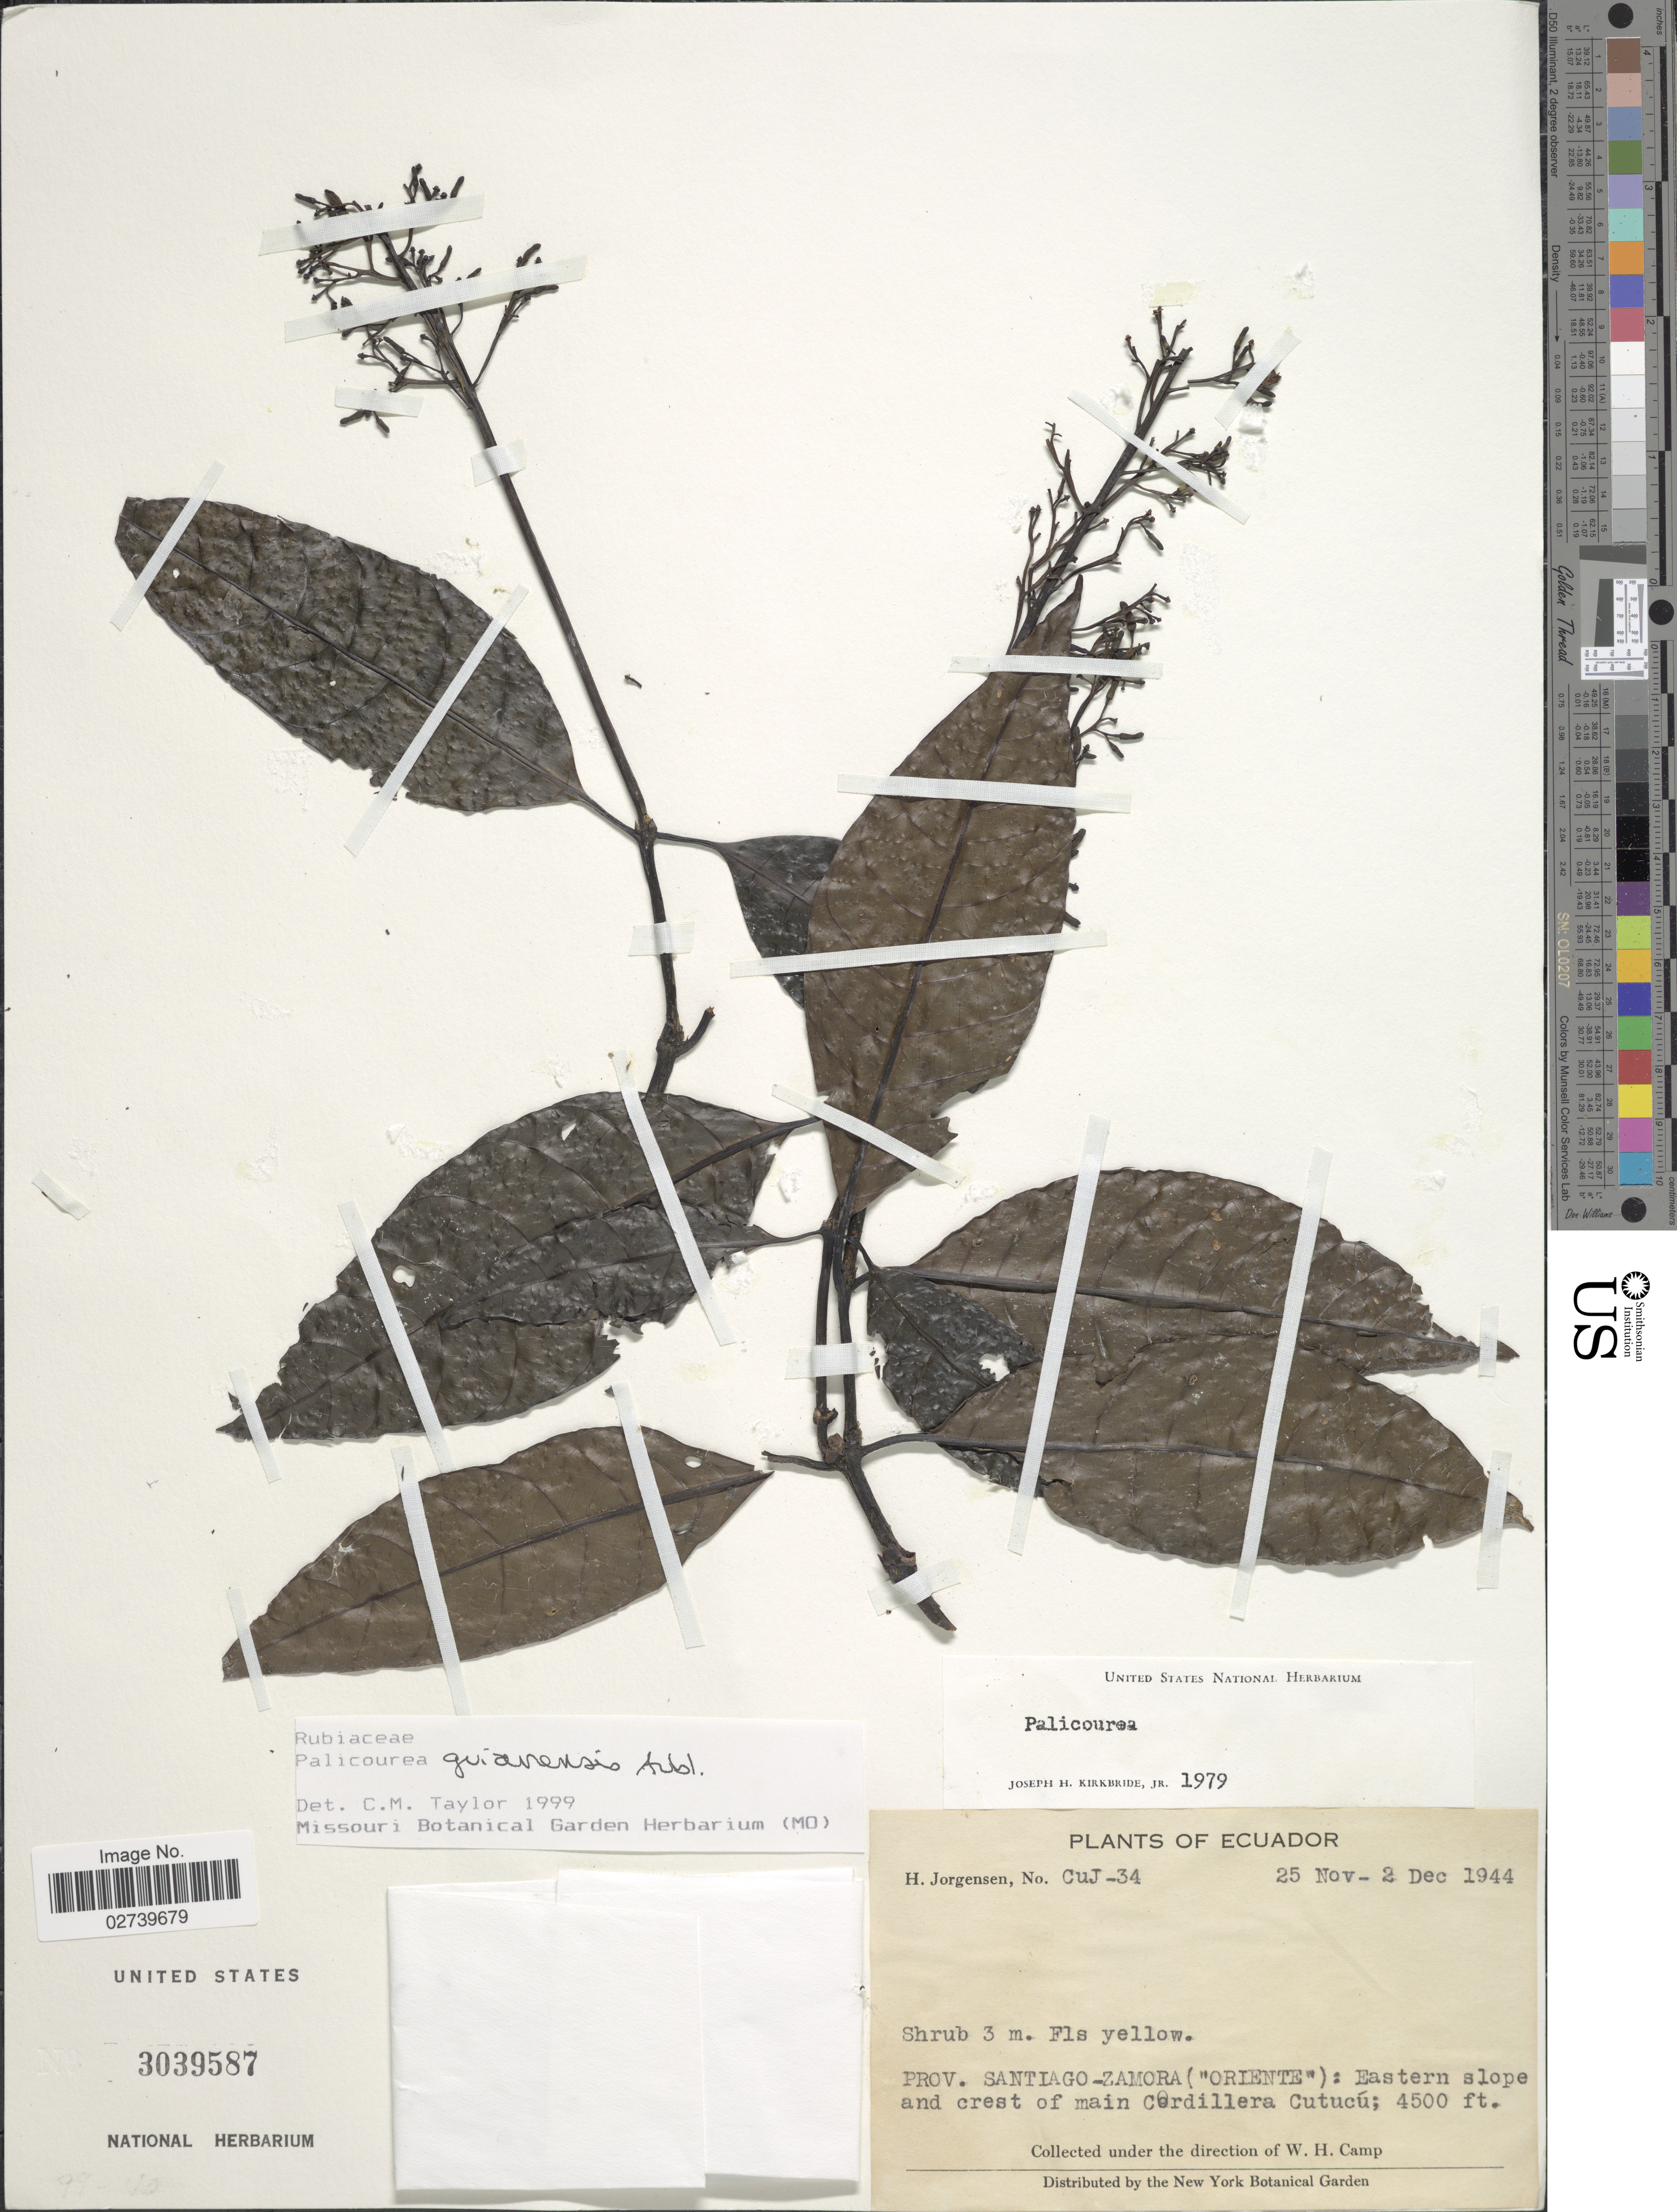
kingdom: Plantae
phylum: Tracheophyta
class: Magnoliopsida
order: Gentianales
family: Rubiaceae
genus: Palicourea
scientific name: Palicourea guianensis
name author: Aubl.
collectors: W. H. Camp & H. Jørgensen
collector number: CuJ-34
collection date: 1944-11-25/1944-12-02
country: Ecuador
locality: Prov. Santiago-Zamora ("Oriente"): Eastern slope and crest of main Cordillera Cutucu.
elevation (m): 1372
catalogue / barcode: US 3039587